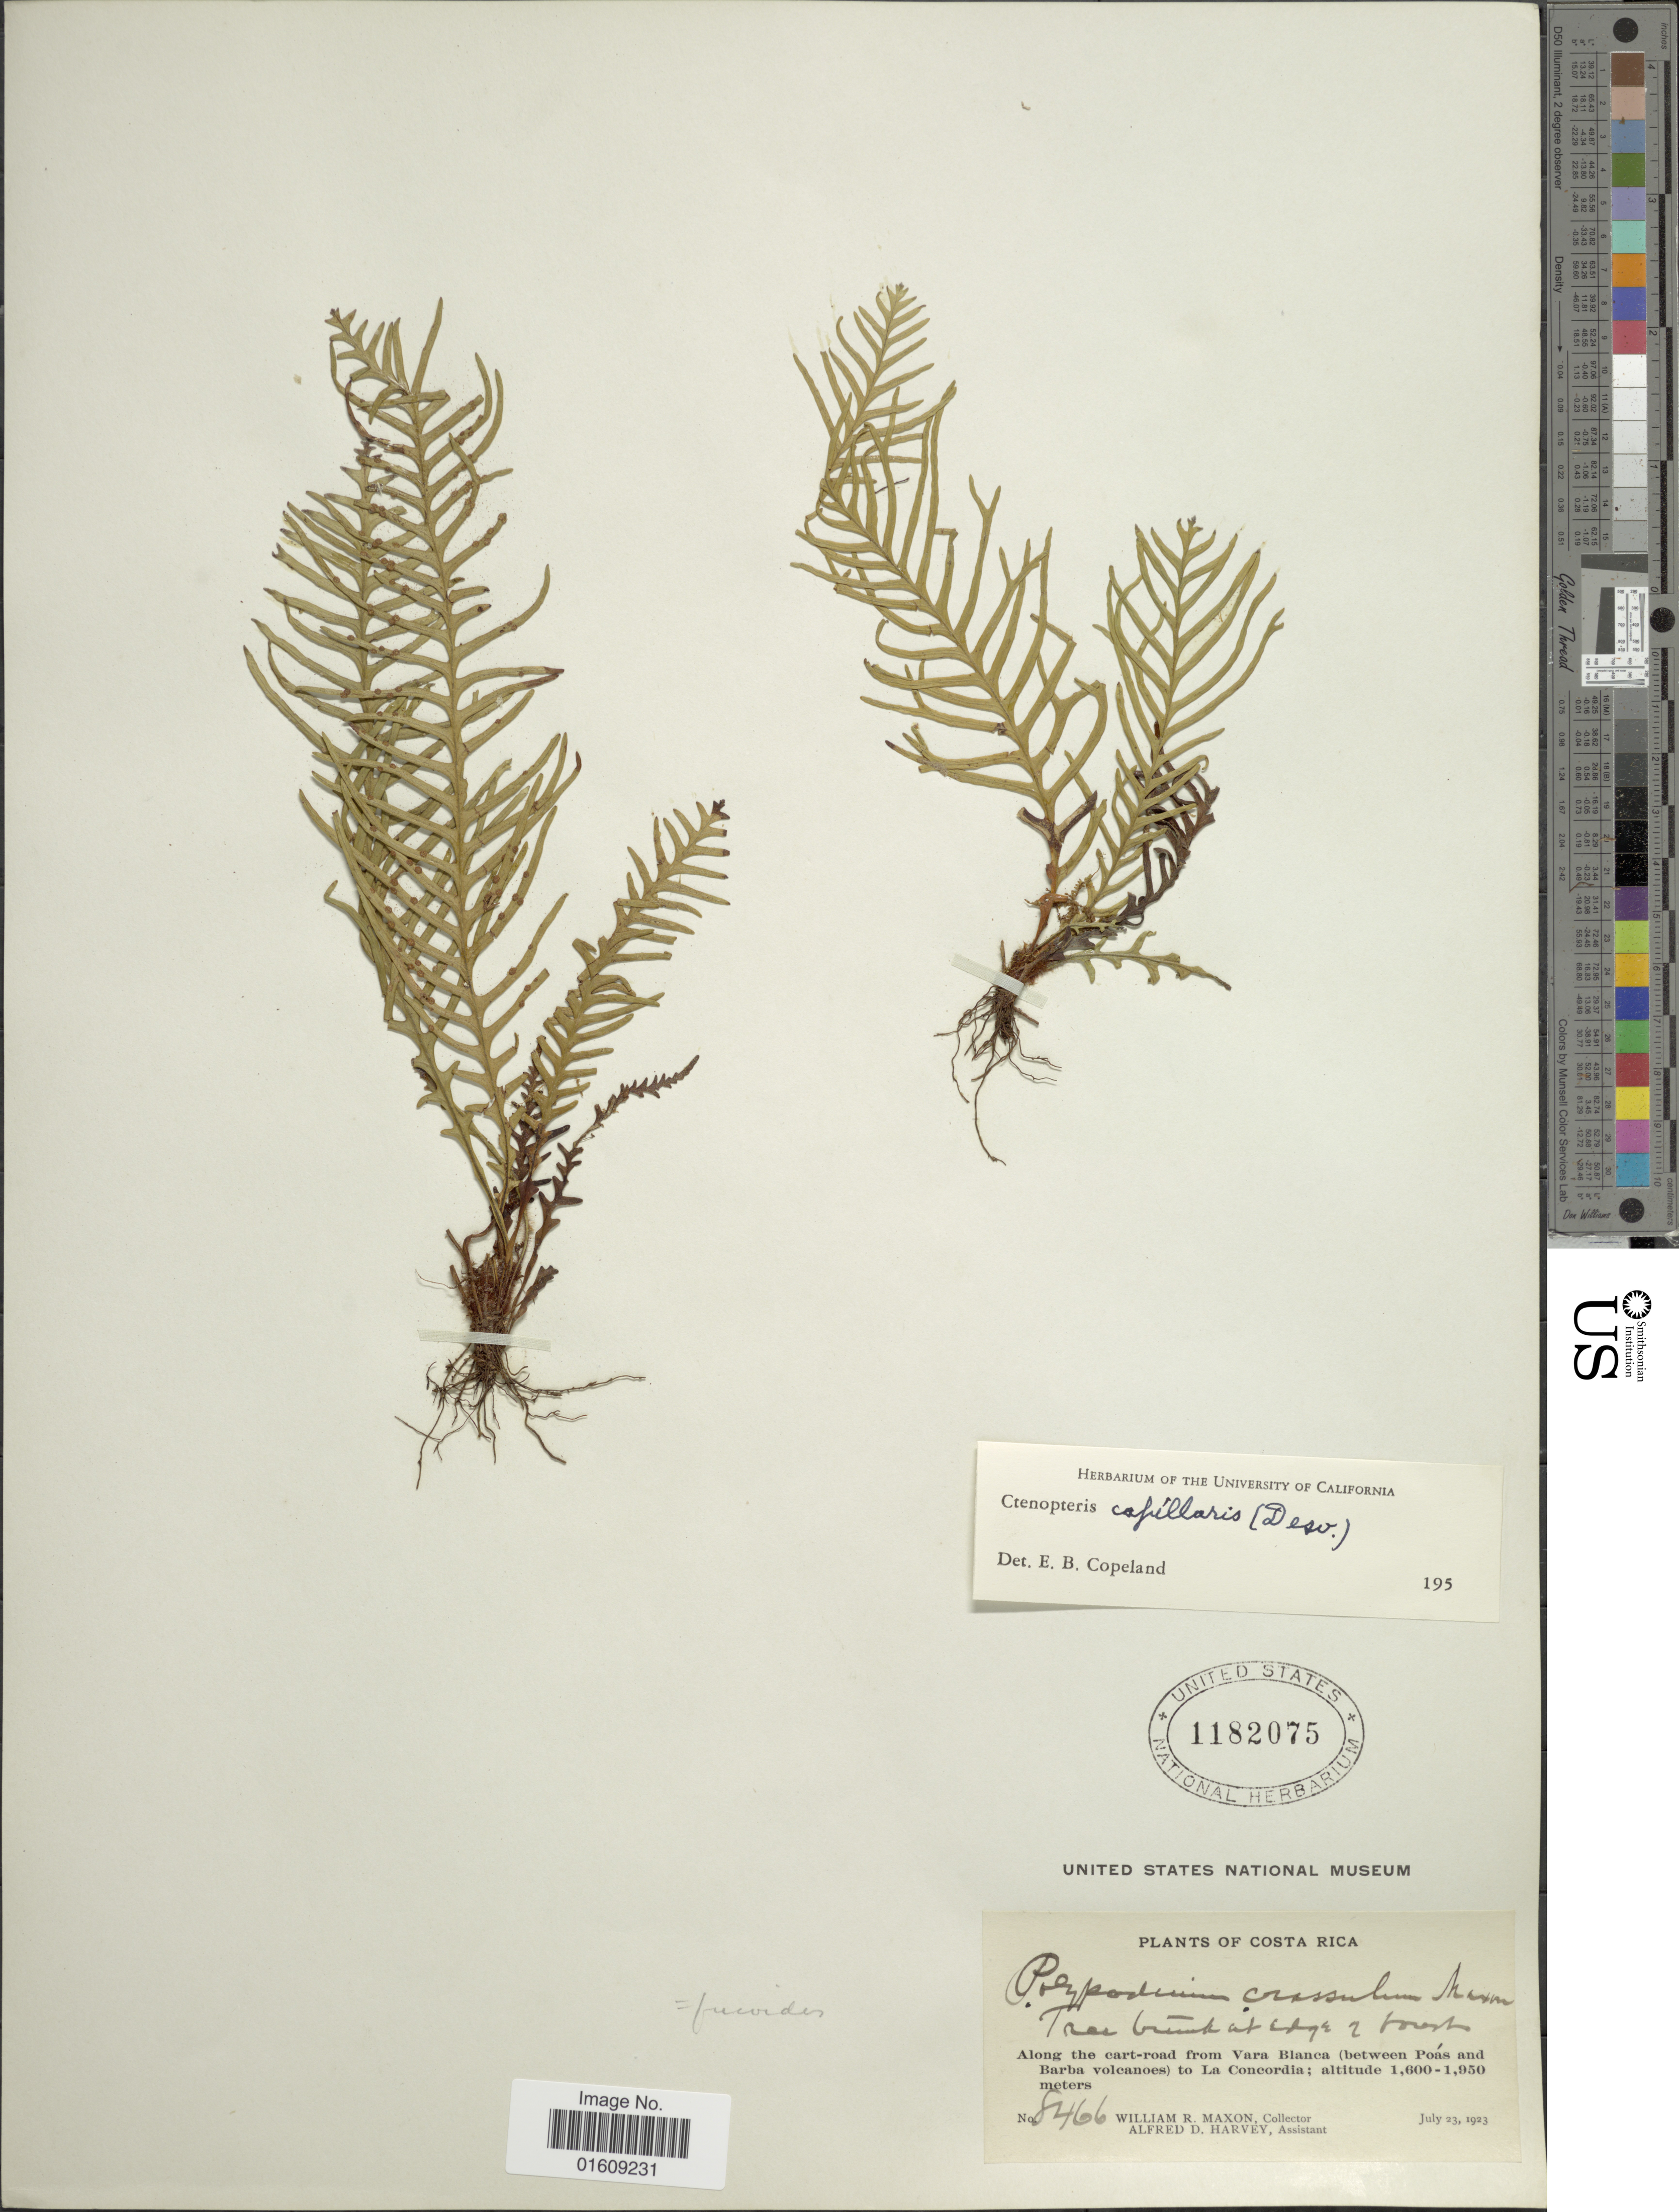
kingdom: Plantae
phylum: Tracheophyta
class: Polypodiopsida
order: Polypodiales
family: Polypodiaceae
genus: Ceradenia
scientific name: Ceradenia fucoides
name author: (Christ) L.E. Bishop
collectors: W. R. Maxon & A. D. Harvey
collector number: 8466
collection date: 1923-07-23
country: Costa Rica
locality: Costa Rica, along the cart-road from Vara Blanca (between Poás and Barba volcanoes) to La Concordia.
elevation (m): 1600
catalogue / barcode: US 1182075